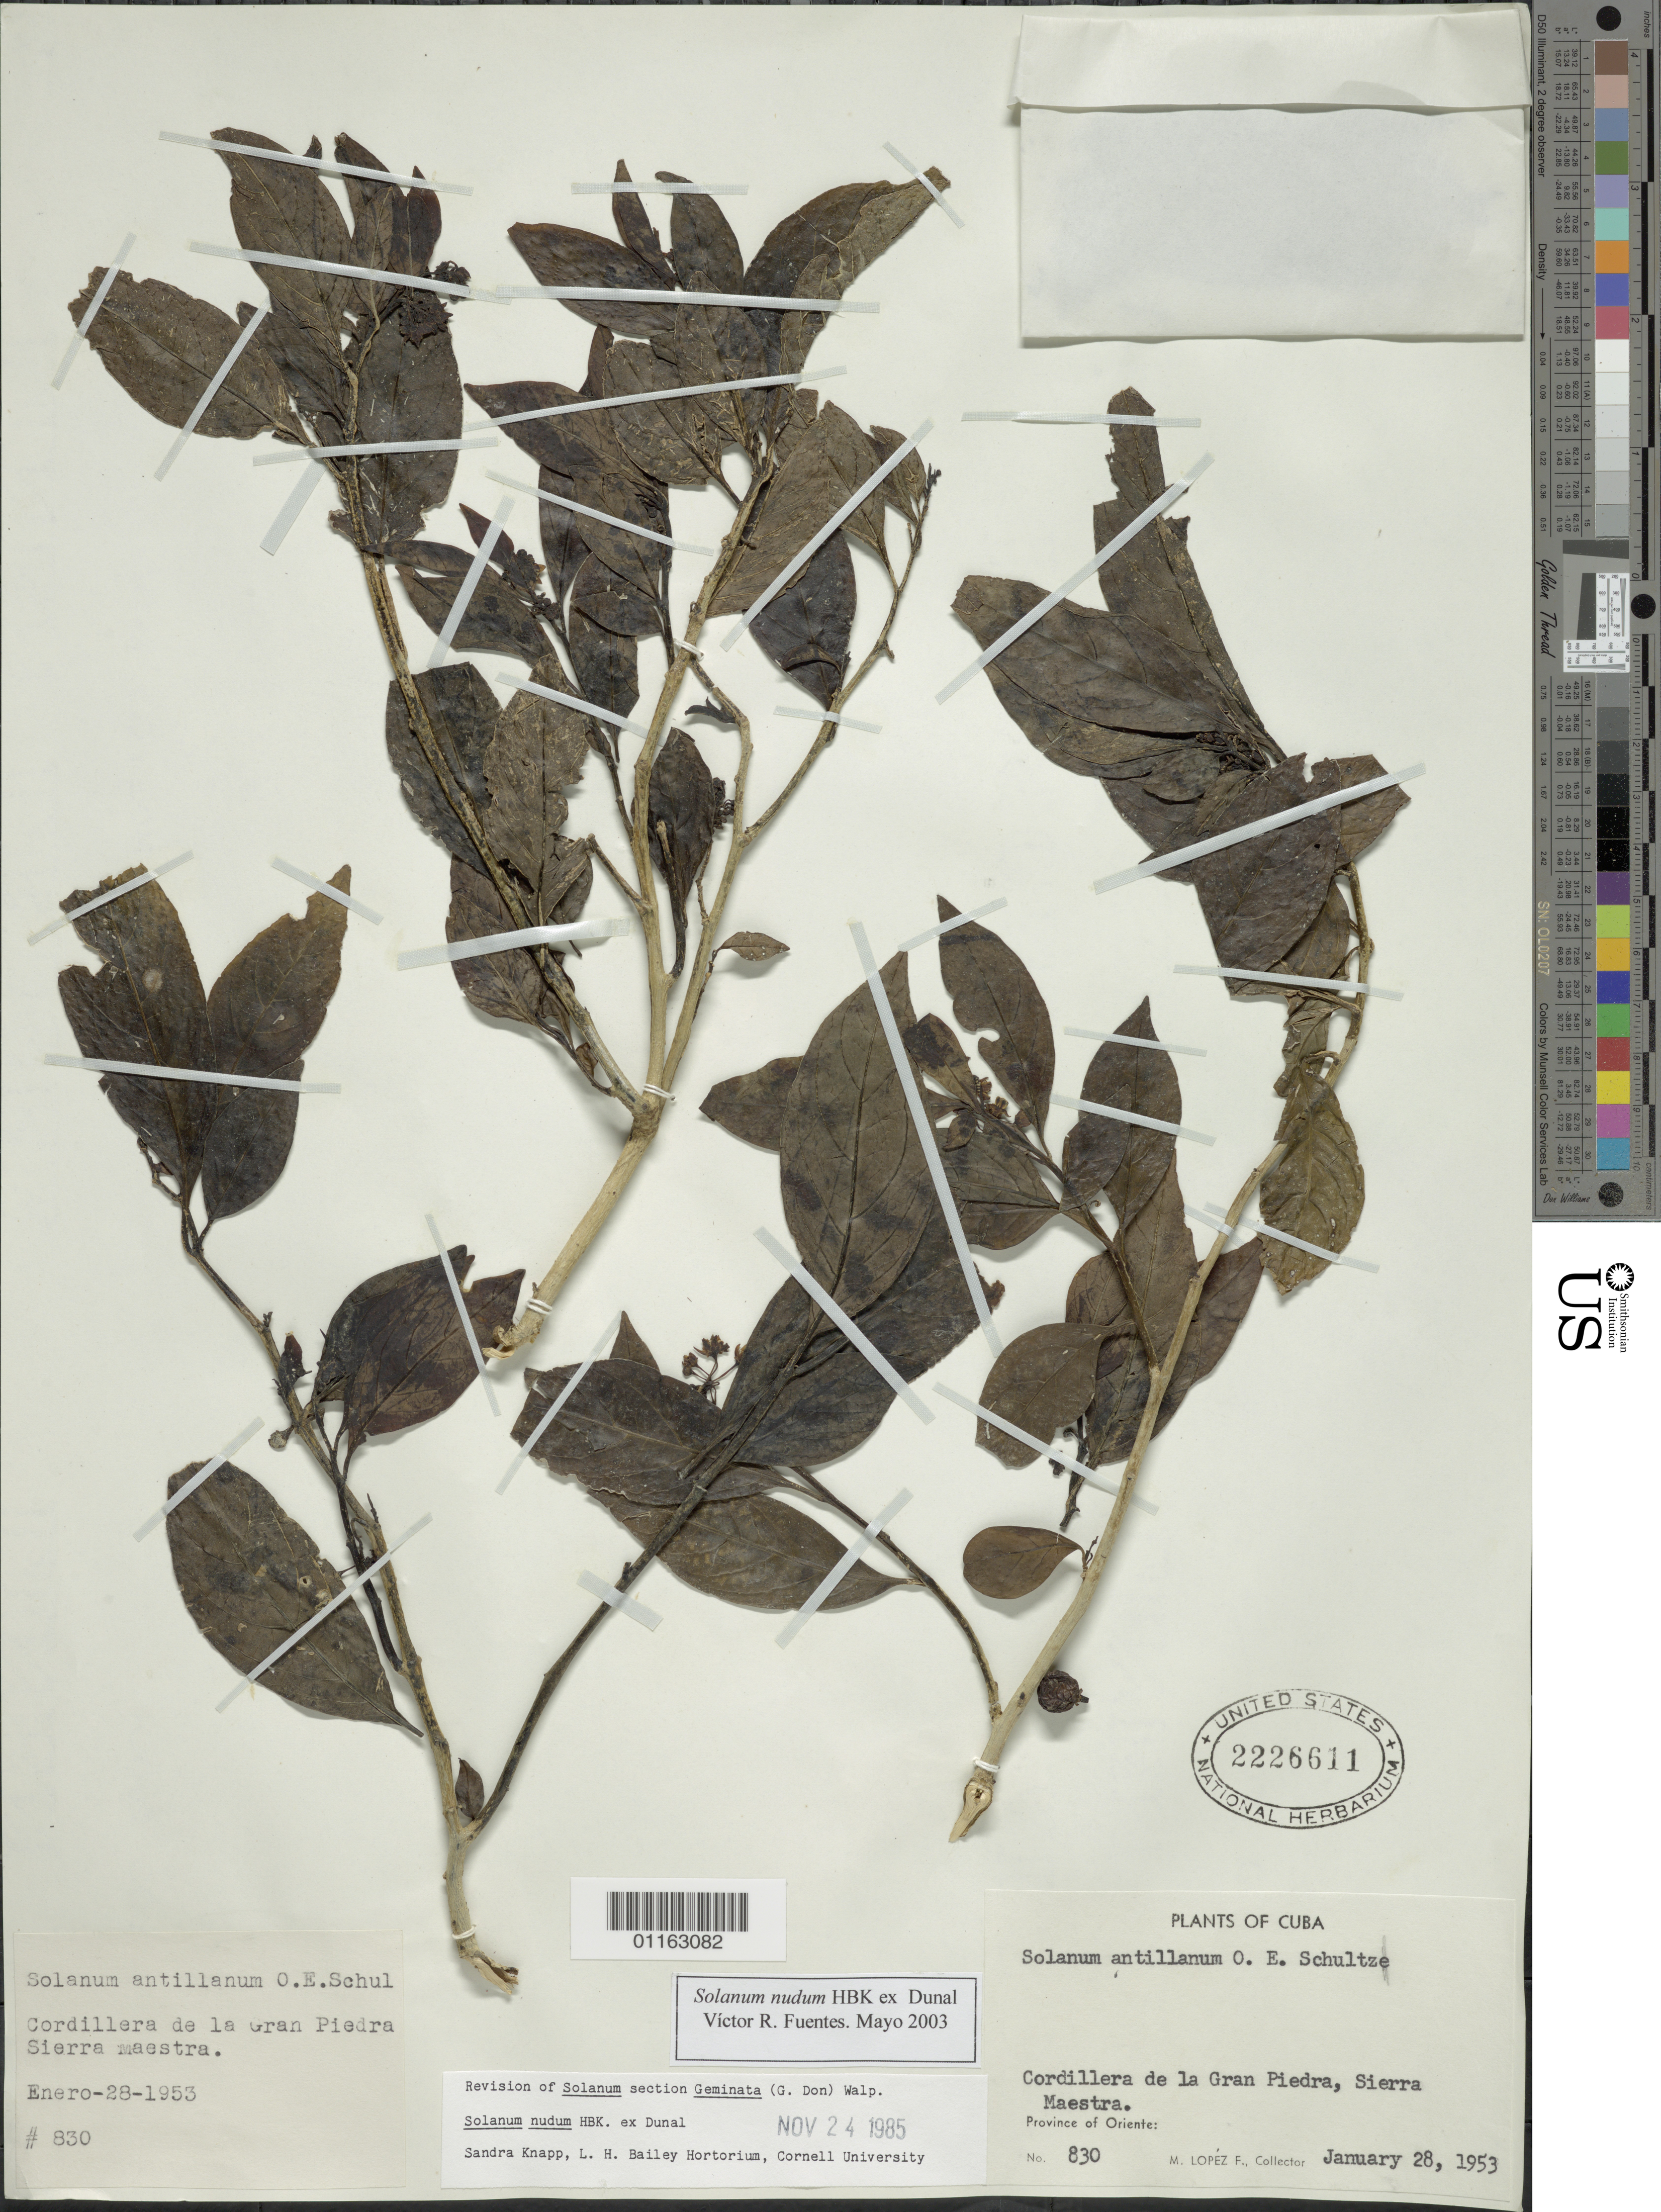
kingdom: Plantae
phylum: Tracheophyta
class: Magnoliopsida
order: Solanales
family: Solanaceae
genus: Solanum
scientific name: Solanum nudum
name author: Humb. & Bonpl. ex Dunal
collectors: M. López Figueiras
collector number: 830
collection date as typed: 28 Jan 1953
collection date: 1953-01-28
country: Cuba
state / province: Oriente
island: Cuba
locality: Cordillera de la Gran Piedra, Sierra Maestra.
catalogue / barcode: US 2226611